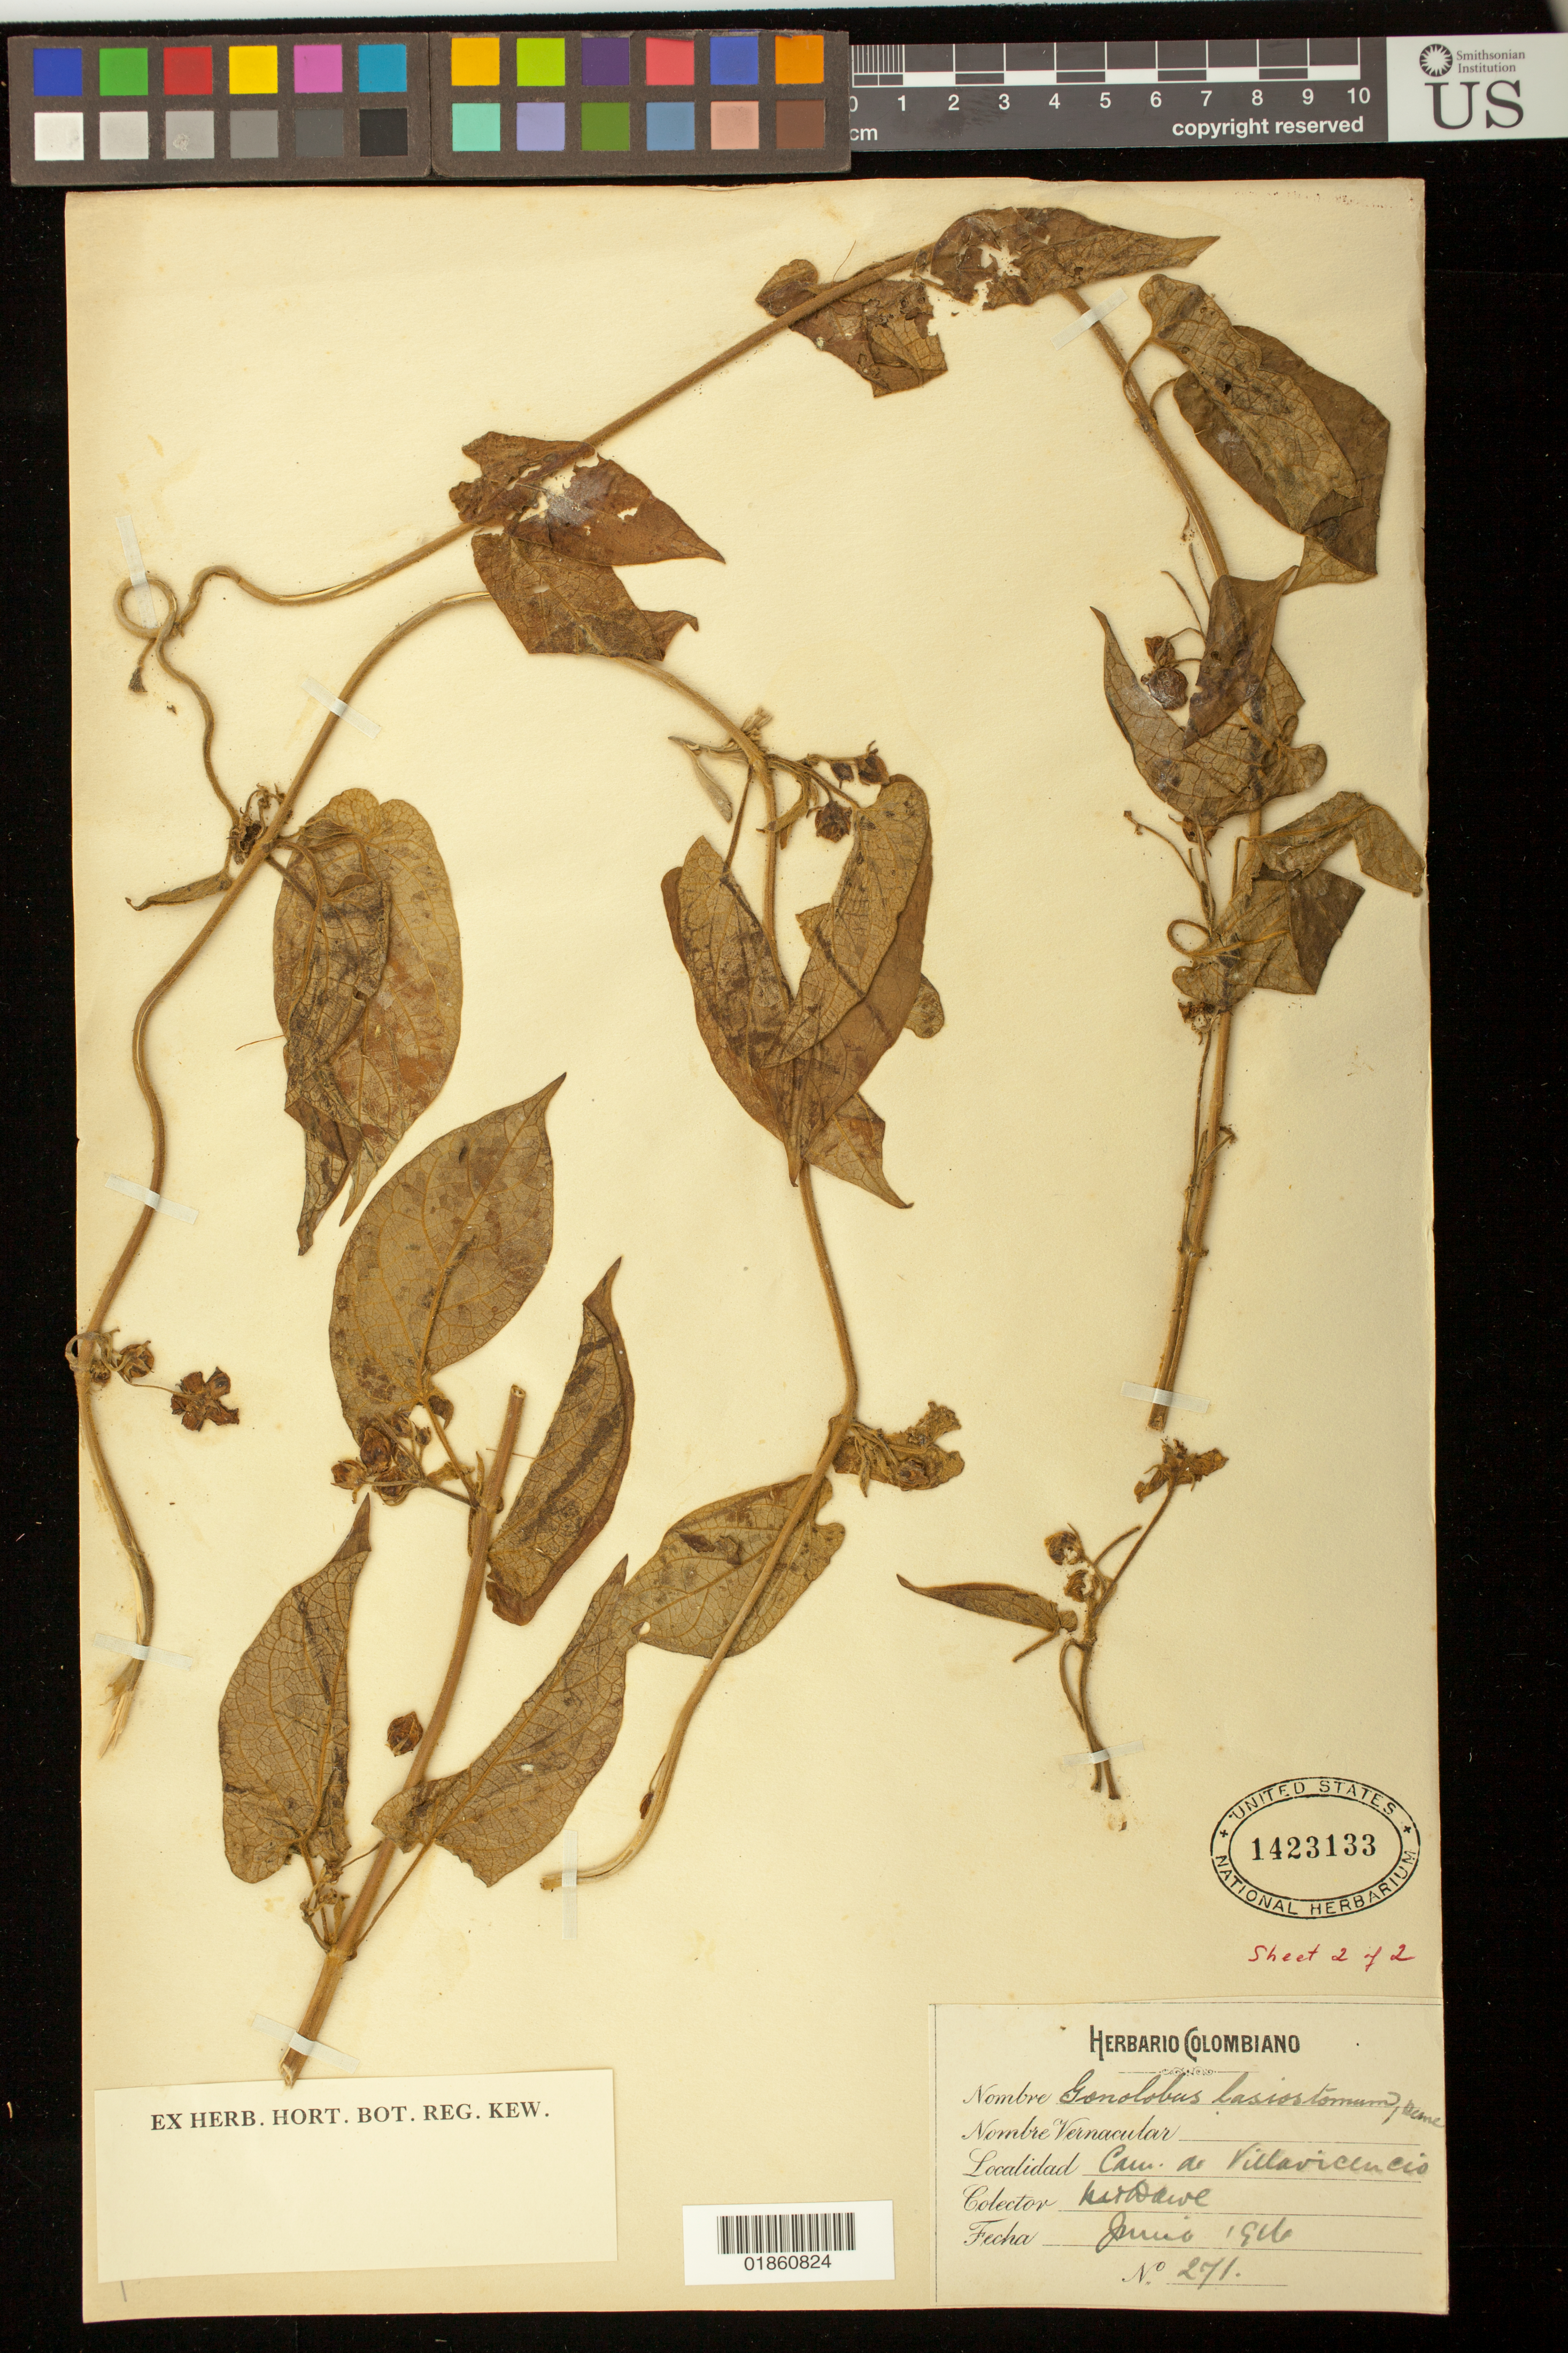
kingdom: Plantae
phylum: Tracheophyta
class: Magnoliopsida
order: Gentianales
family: Apocynaceae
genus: Gonolobus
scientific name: Gonolobus lasiostomus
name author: Decne.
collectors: M. T. Dawe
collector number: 271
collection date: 1916-06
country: Colombia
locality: Cam. de Villavicencio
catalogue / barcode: US 1423133